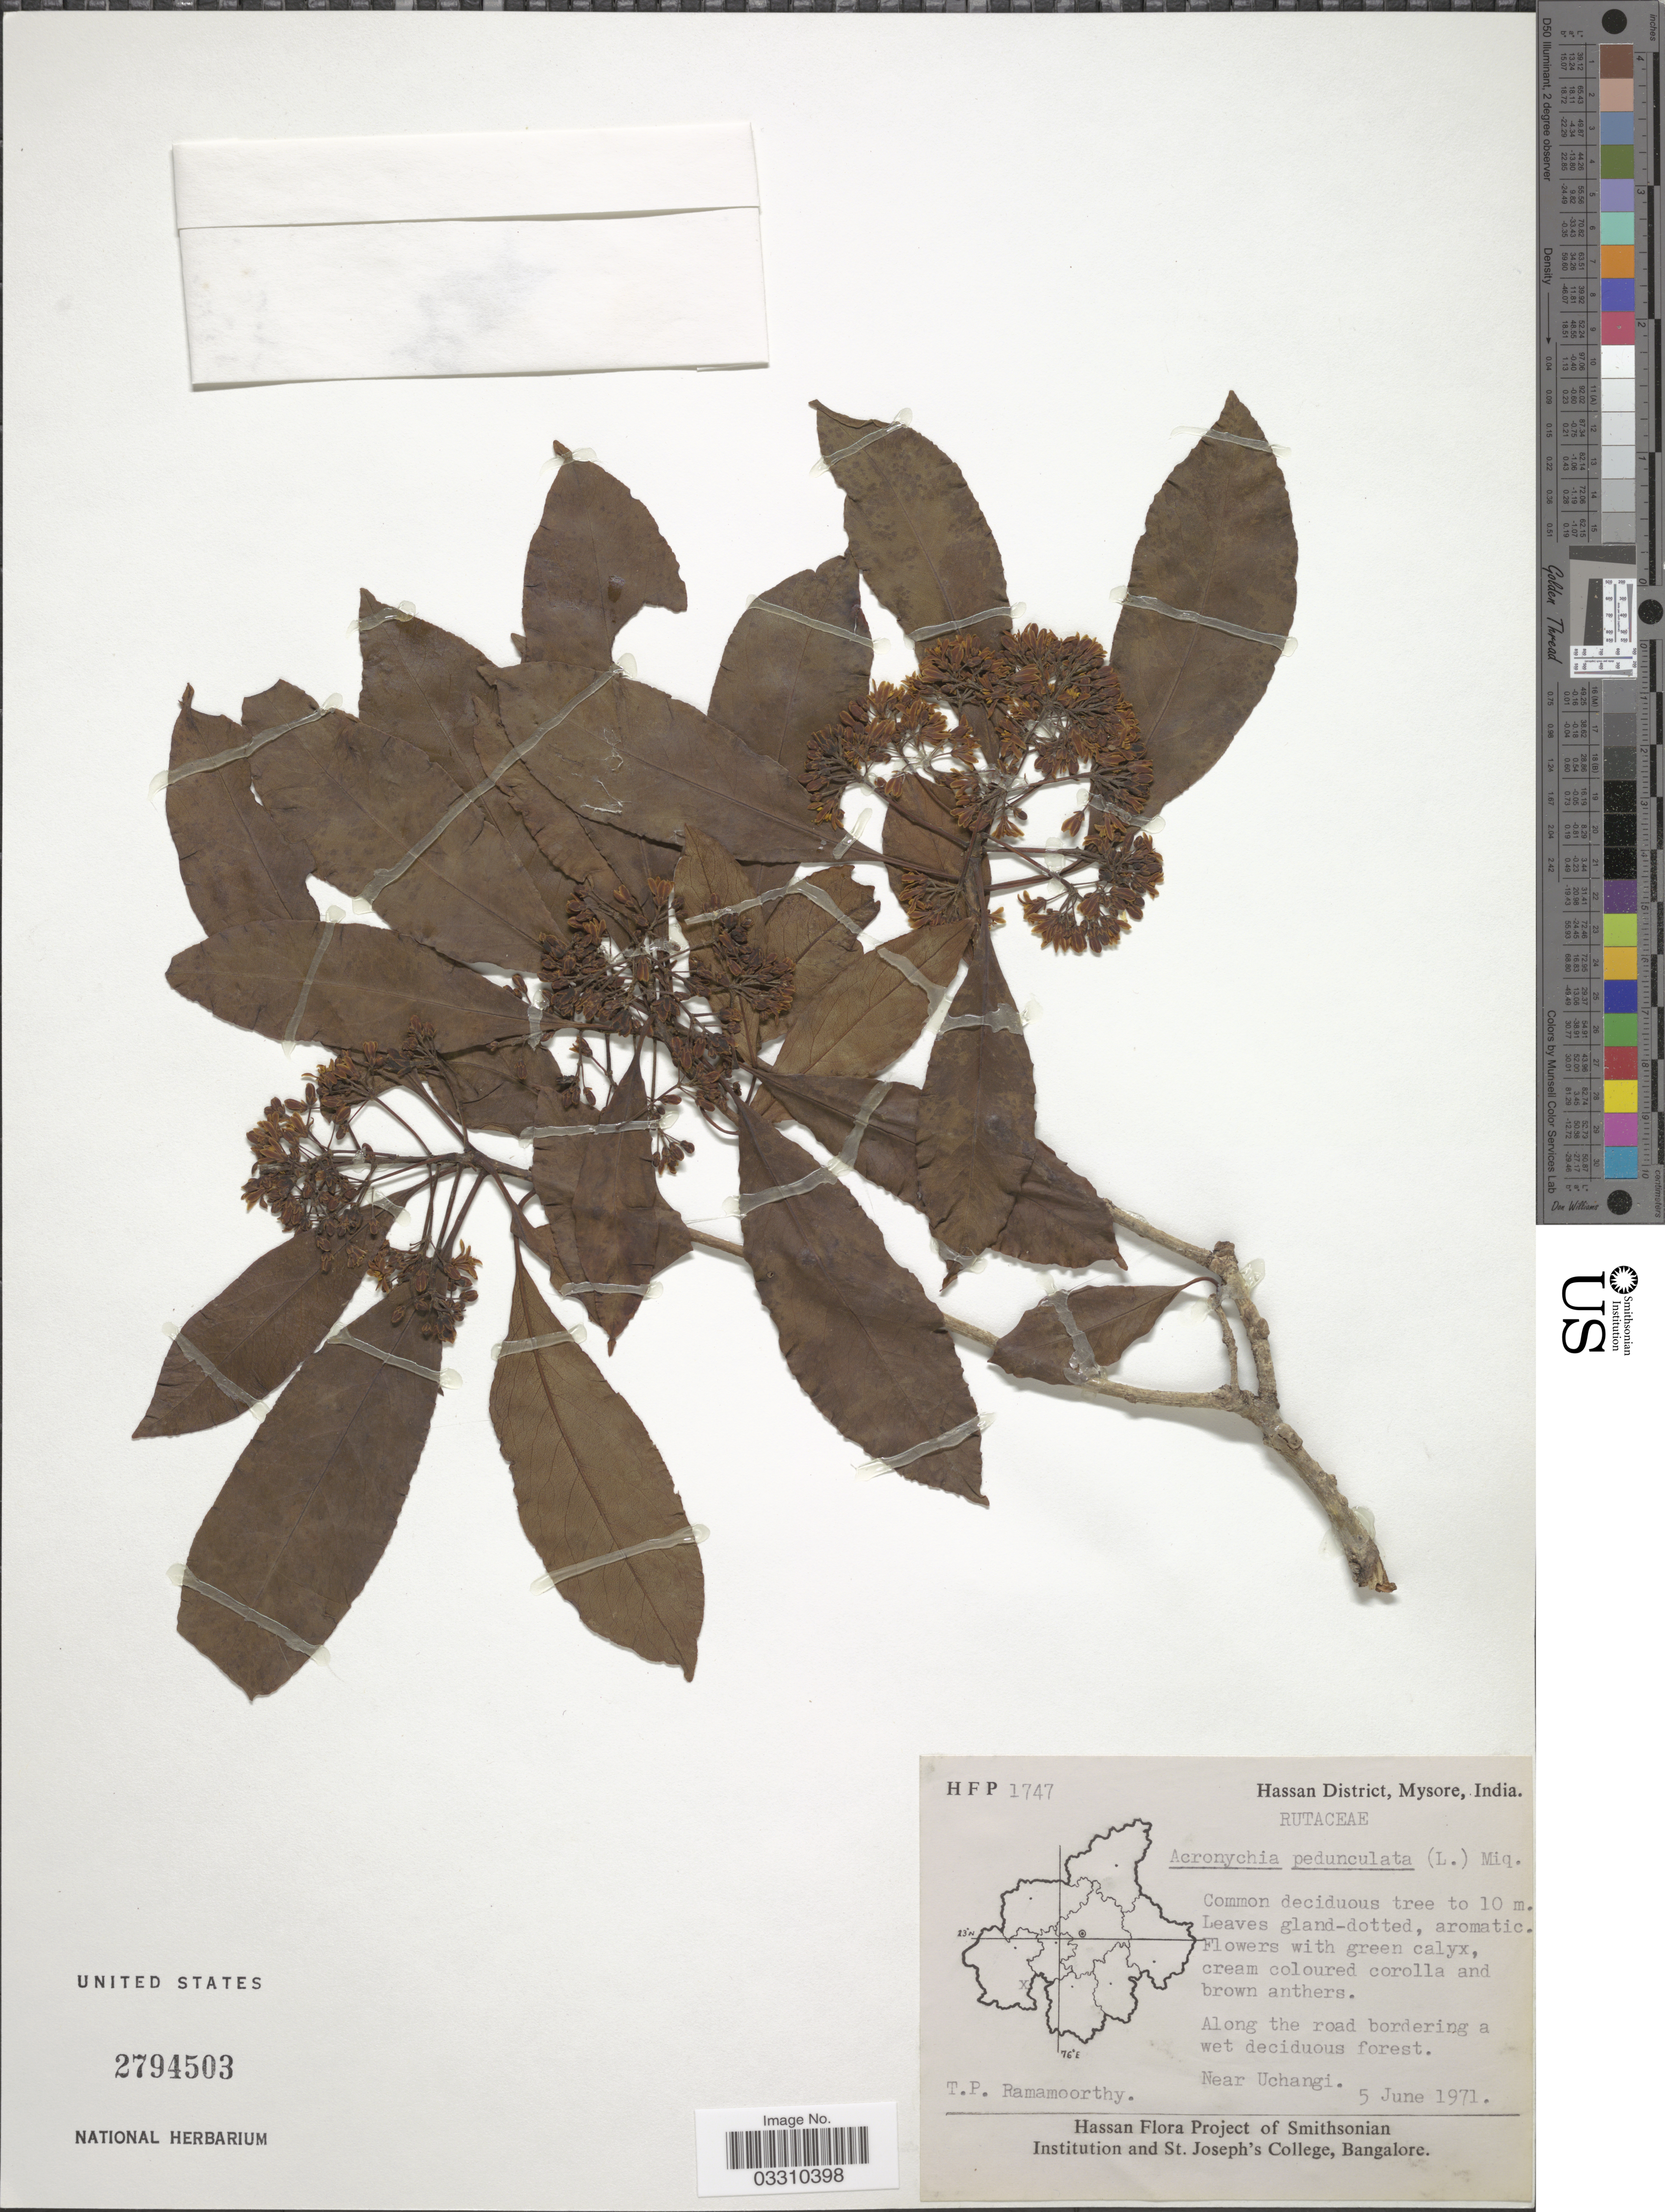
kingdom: Plantae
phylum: Tracheophyta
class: Magnoliopsida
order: Sapindales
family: Rutaceae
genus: Acronychia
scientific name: Acronychia pedunculata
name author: (L.) Miq.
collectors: T. P. Ramamoorthy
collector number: HFP1747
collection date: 1971-06-05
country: India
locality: Hassan District, Mysore, Near Uchangi.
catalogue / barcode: US 2794503